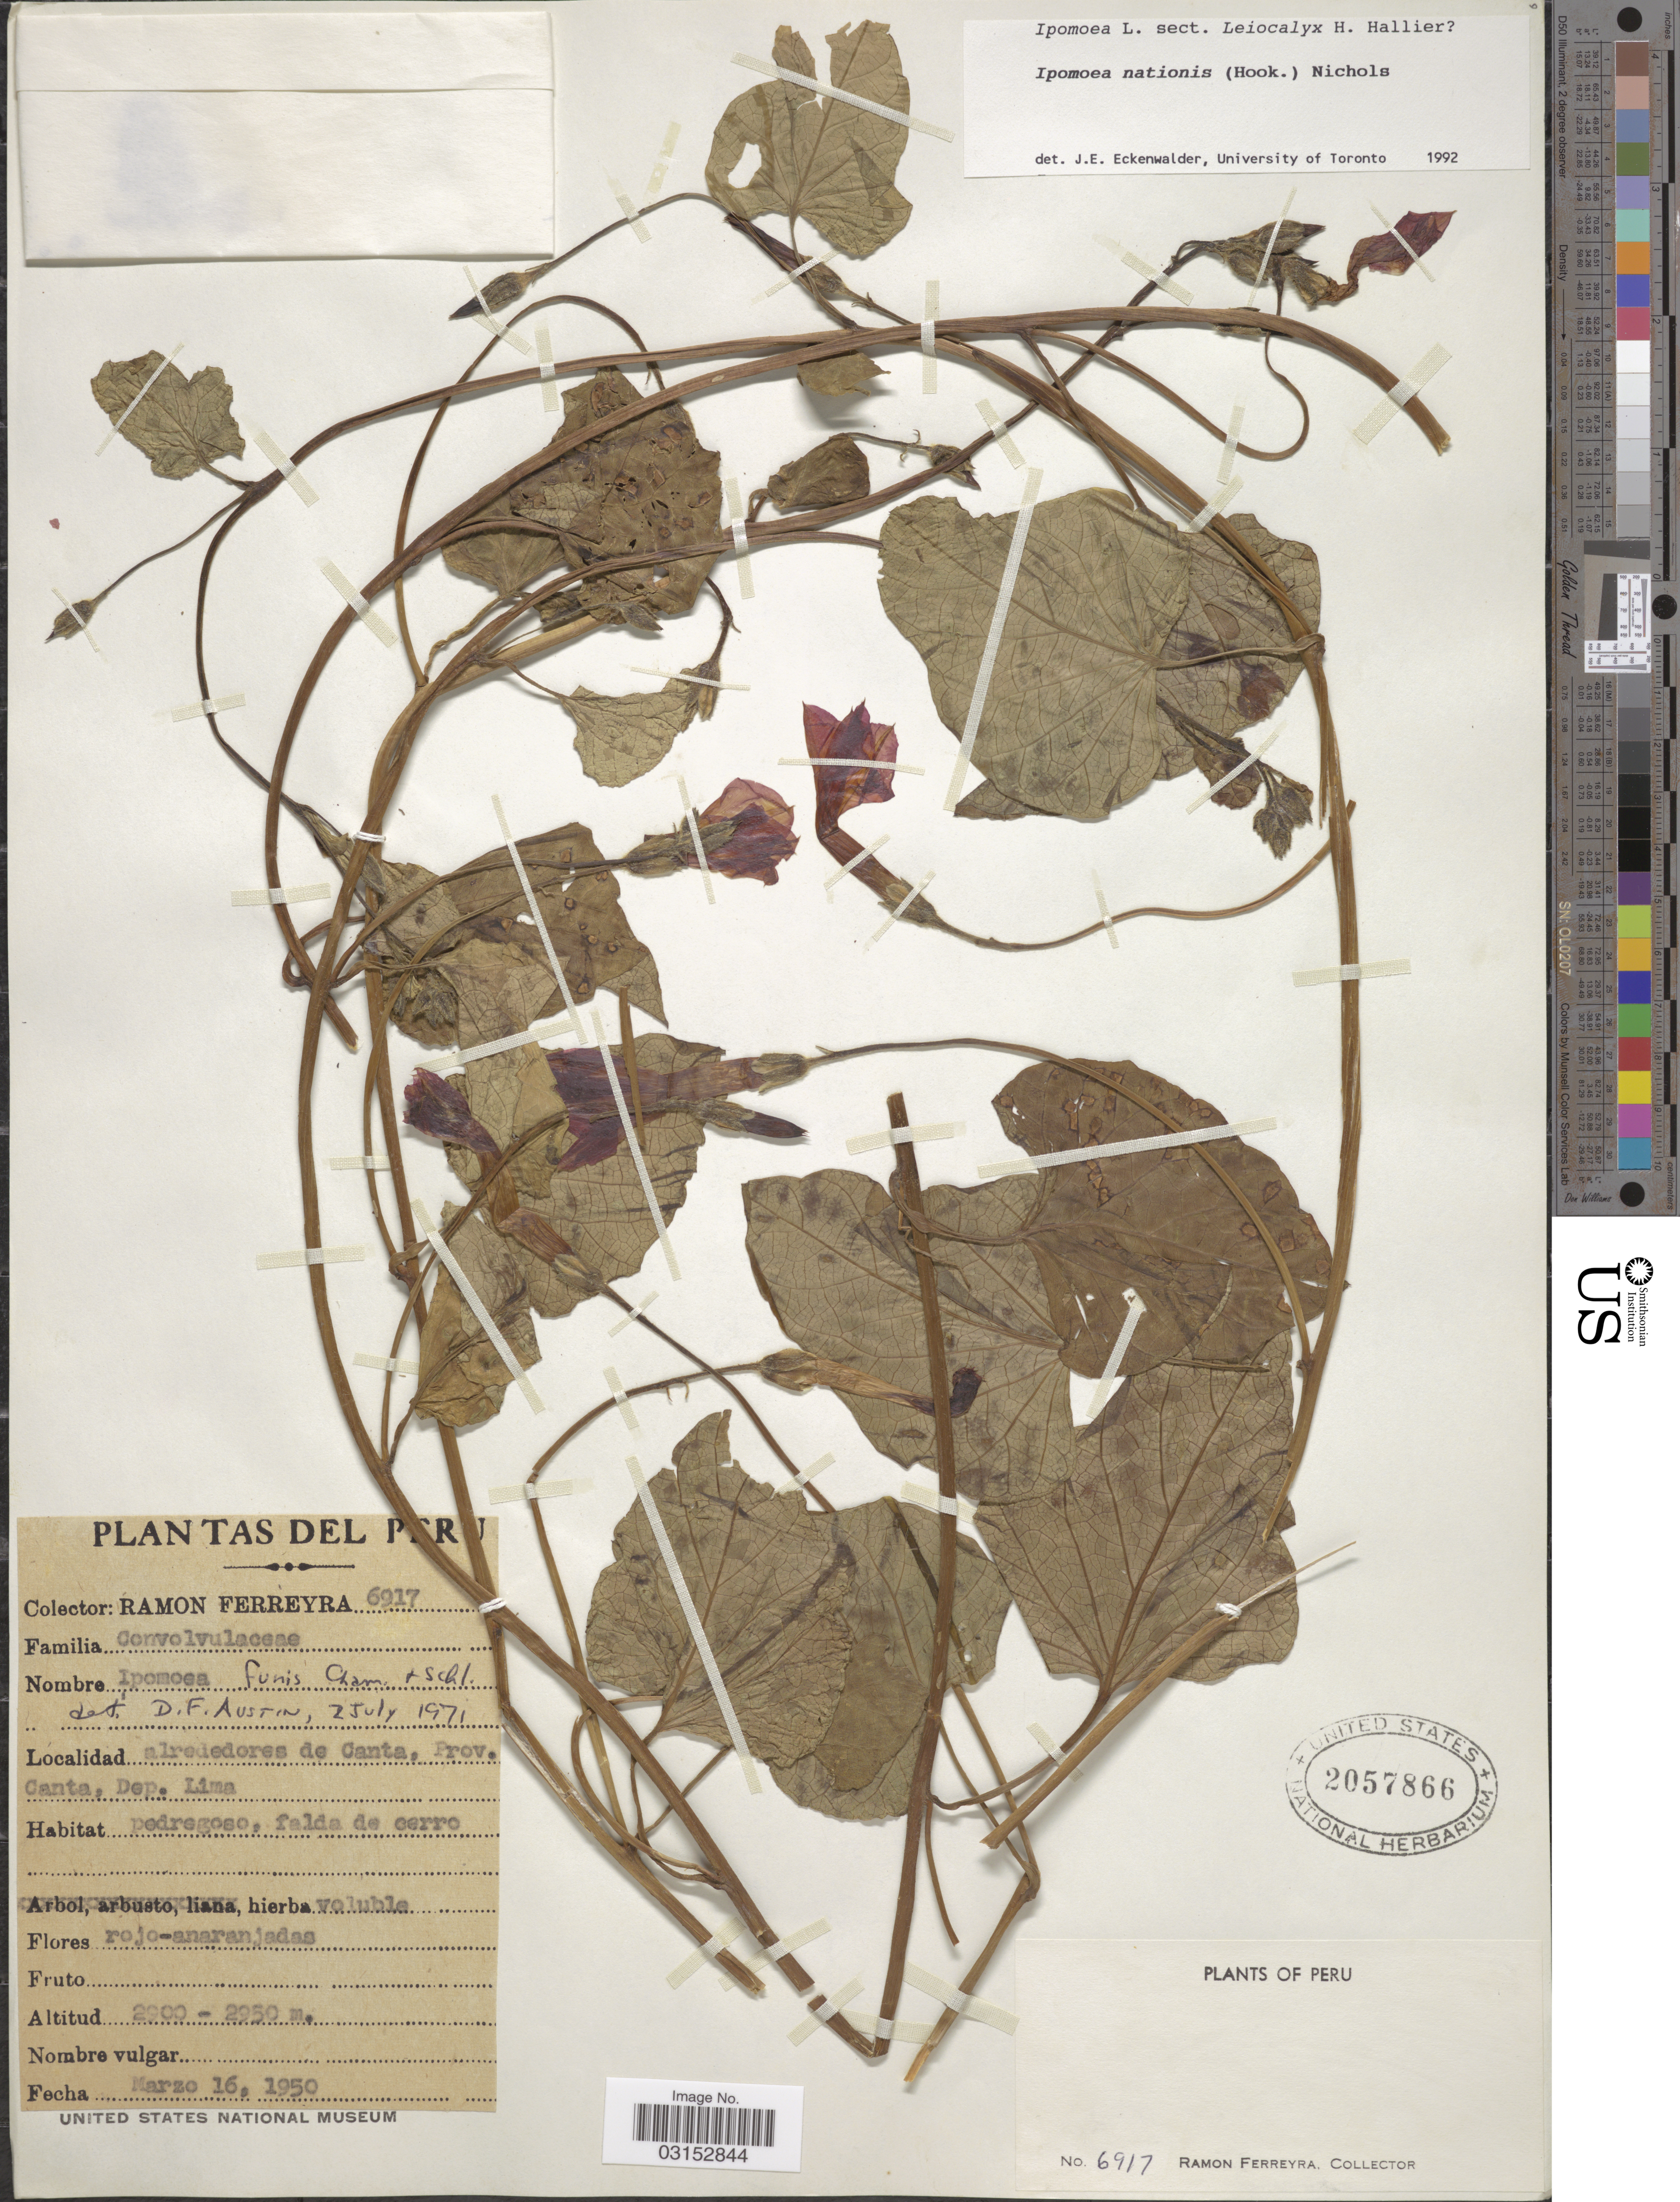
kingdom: Plantae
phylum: Tracheophyta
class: Magnoliopsida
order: Solanales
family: Convolvulaceae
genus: Ipomoea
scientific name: Ipomoea nationis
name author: (Hook.) G. Nicholson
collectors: R. A. Ferreyra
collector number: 6917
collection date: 1950-03-16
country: Peru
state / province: Lima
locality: Alrededores de Canta, Prov. Canta, Dep. Lima.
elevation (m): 2900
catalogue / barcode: US 2057866